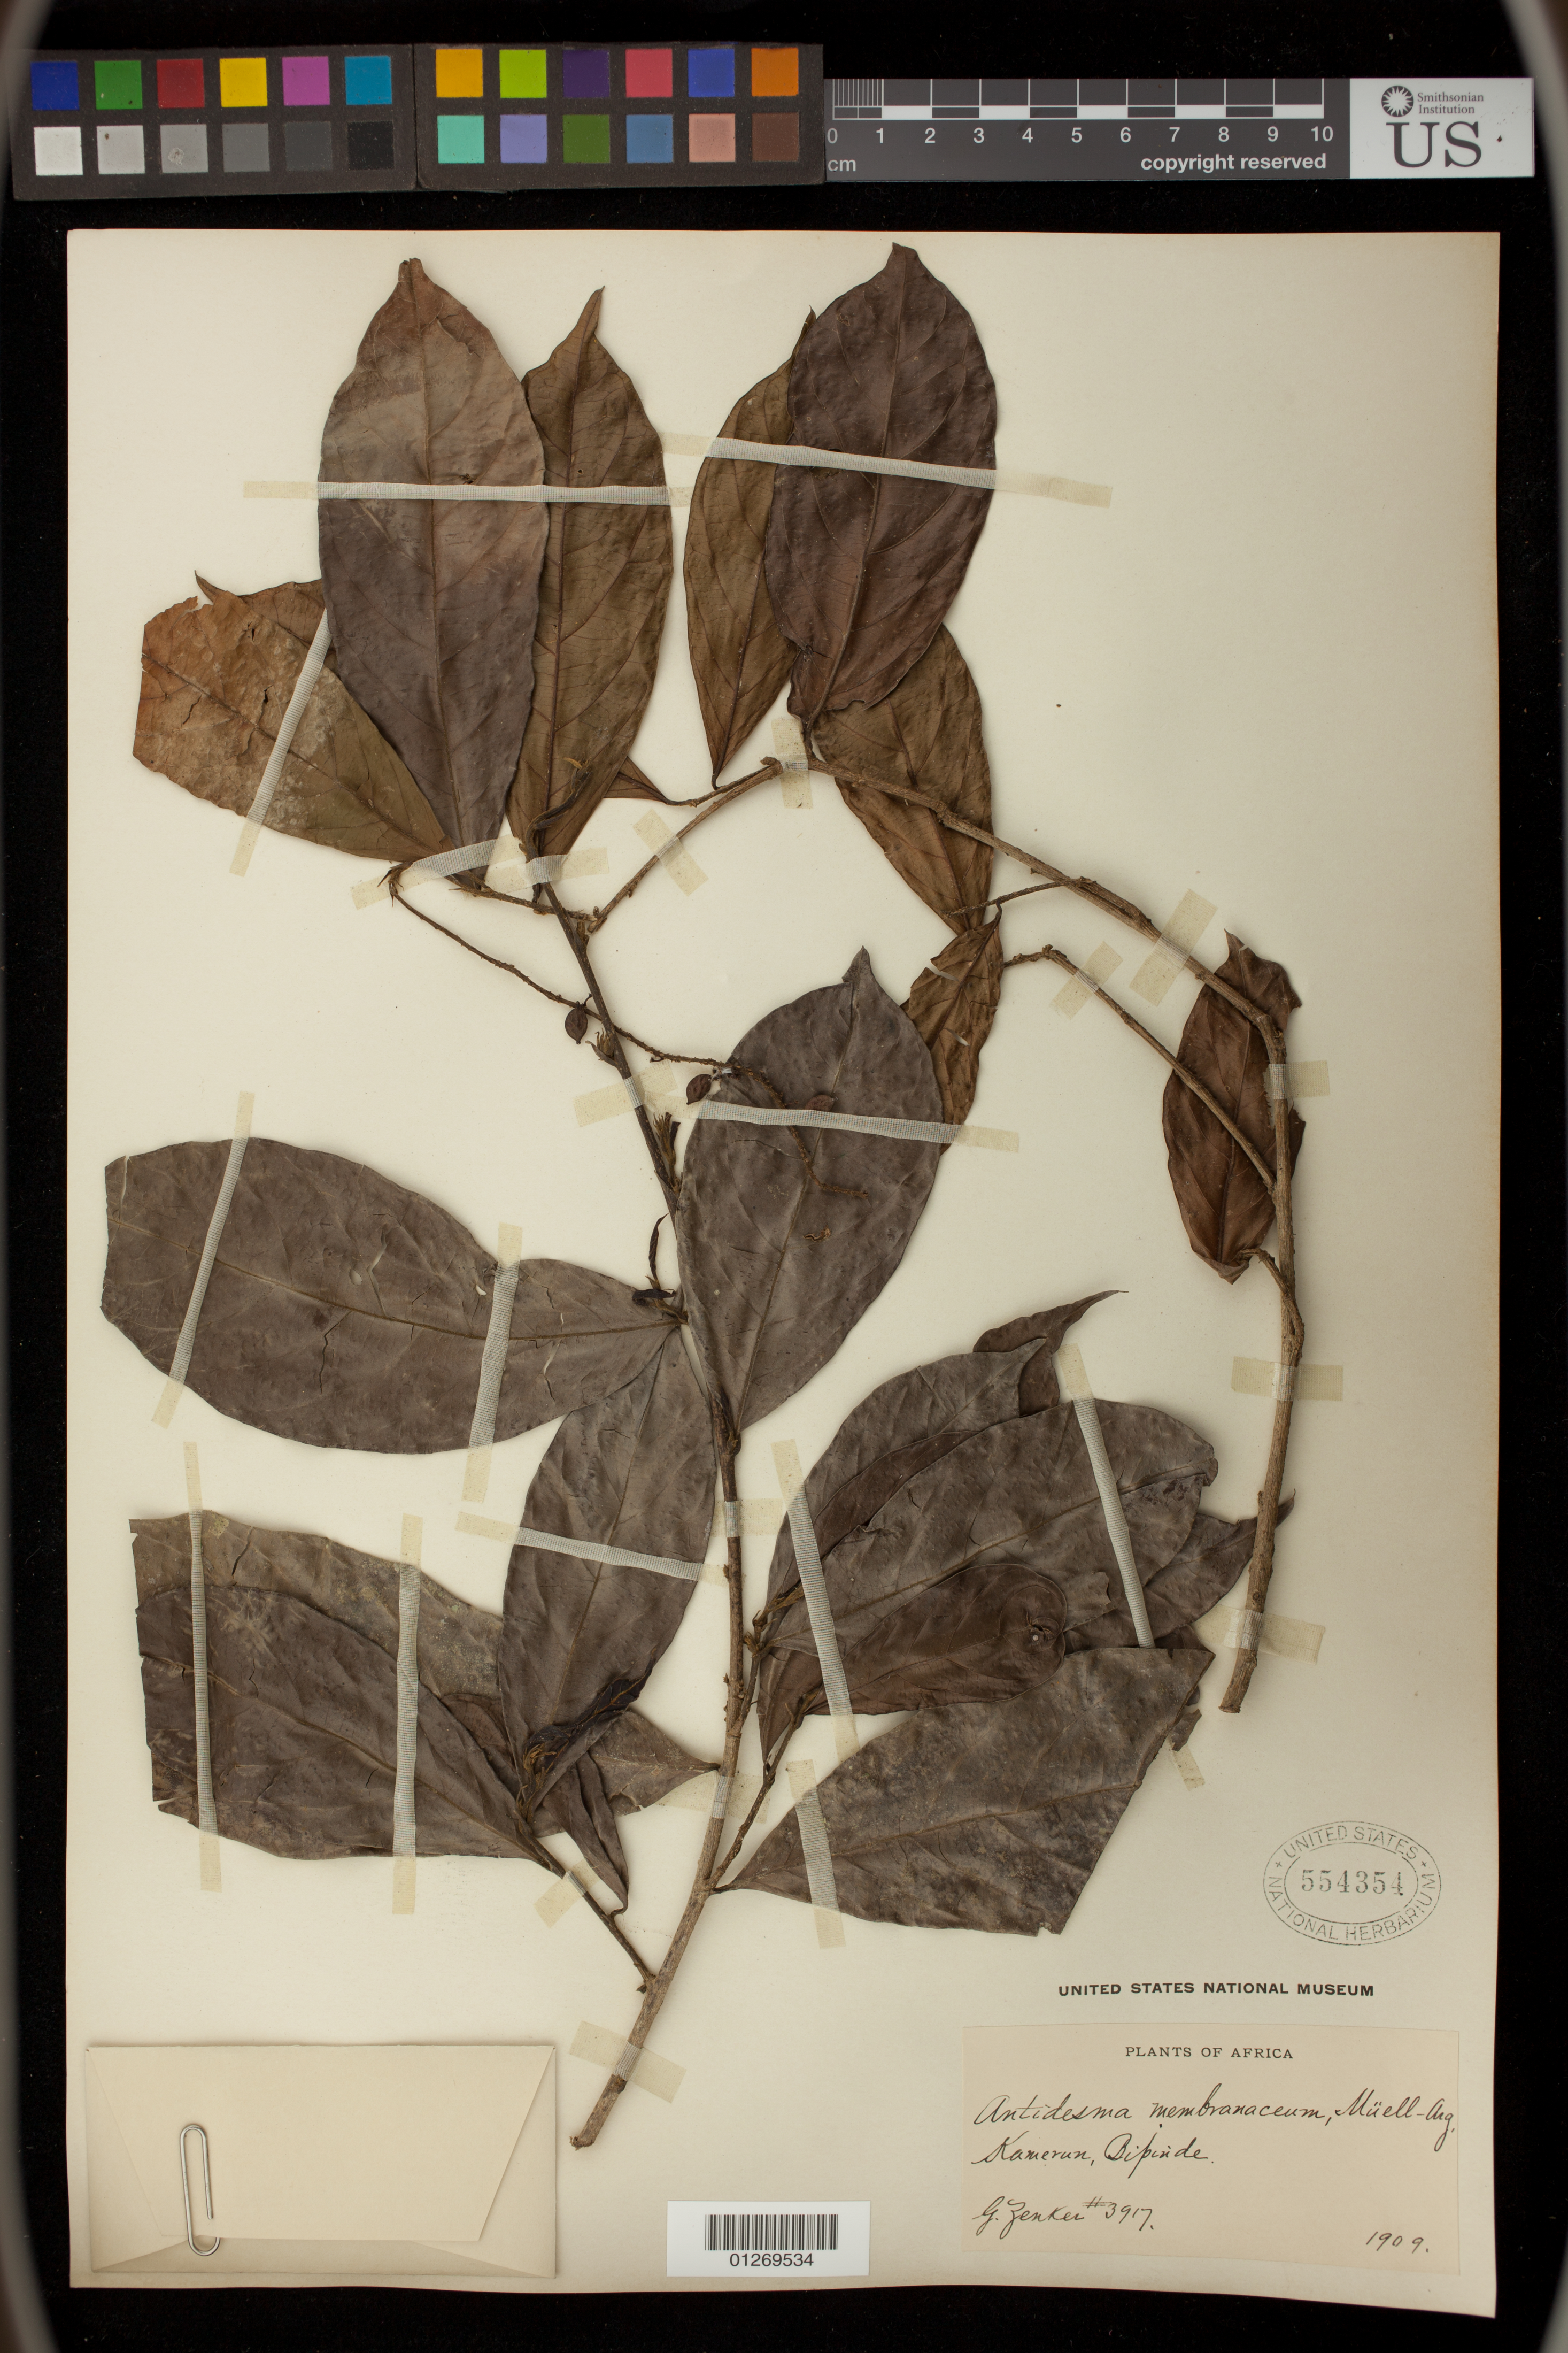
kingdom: Plantae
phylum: Tracheophyta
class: Magnoliopsida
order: Malpighiales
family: Phyllanthaceae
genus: Antidesma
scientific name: Antidesma membranaceum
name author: Müll. Arg.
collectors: G. A. Zenker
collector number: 3917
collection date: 1909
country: Cameroon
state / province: Sud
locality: Bipinde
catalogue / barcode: US 554354